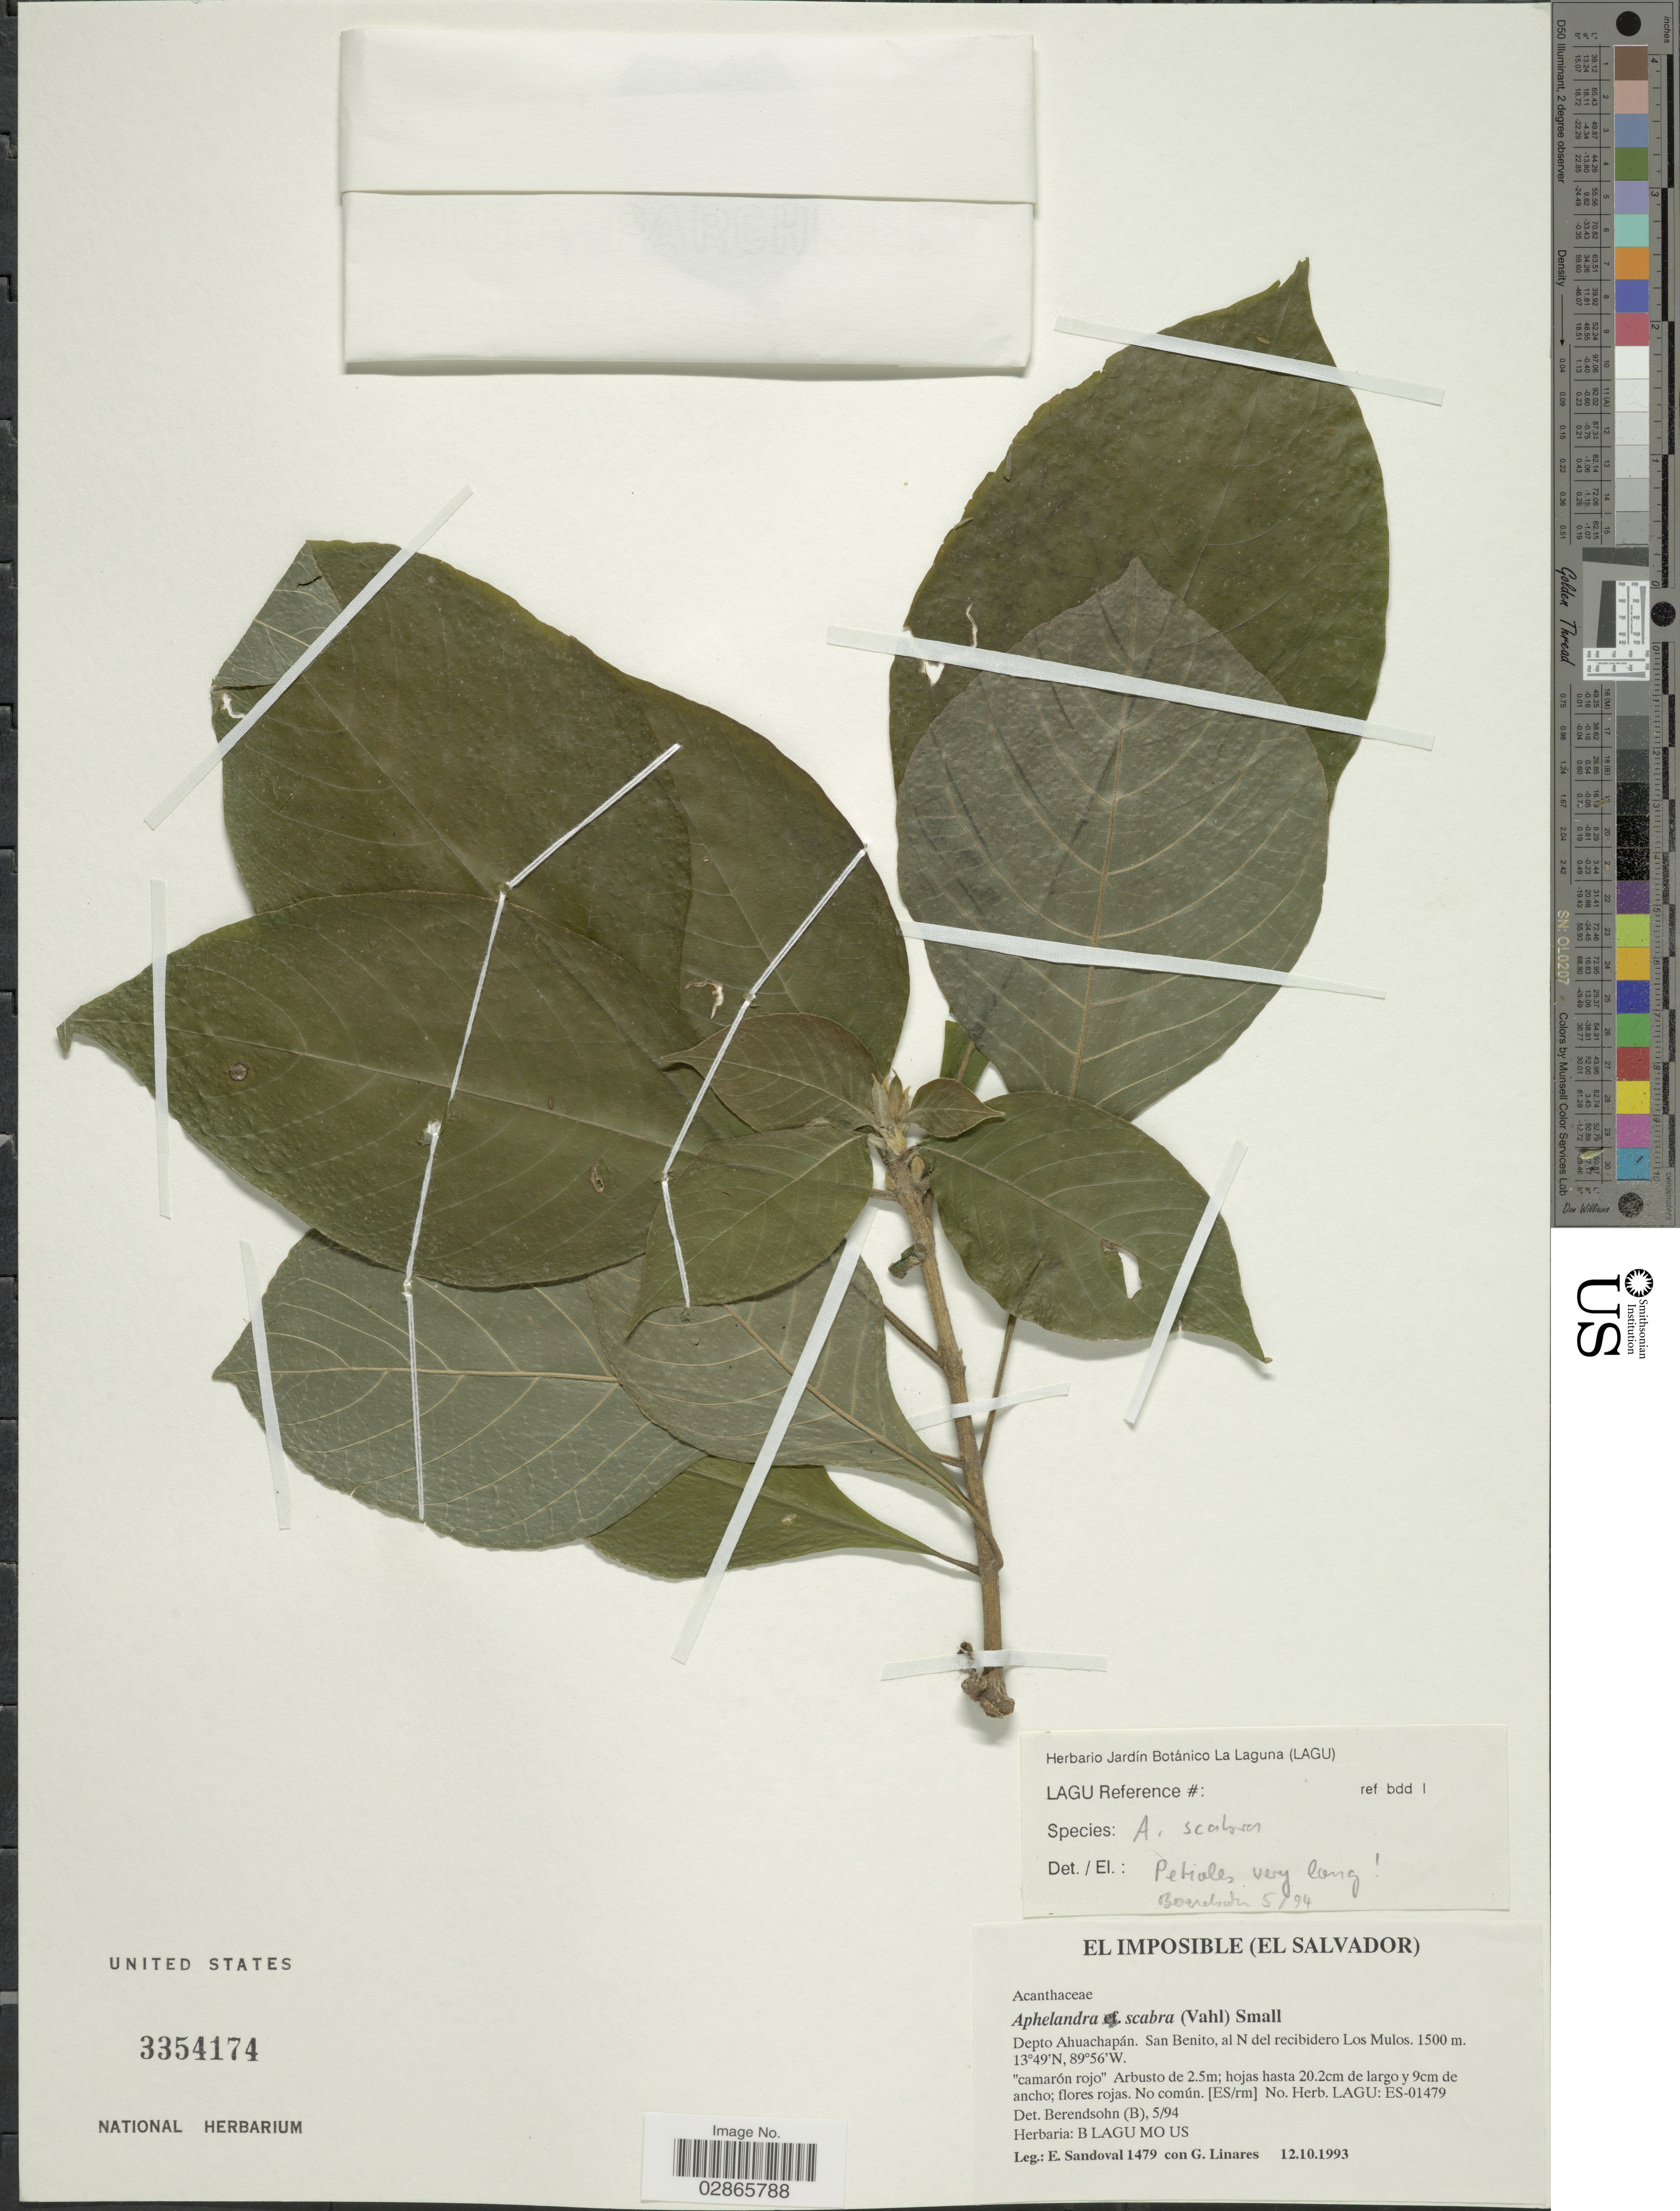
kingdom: Plantae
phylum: Tracheophyta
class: Magnoliopsida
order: Lamiales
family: Acanthaceae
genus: Aphelandra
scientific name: Aphelandra deppeana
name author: Schltdl. & Cham.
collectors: E. Sandoval & G. Linares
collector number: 1479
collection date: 1993-10-12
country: El Salvador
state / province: Ahuachapan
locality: Depto Ahuachapán. San Benito, al N del recibidero Los Mulos. El Imposible.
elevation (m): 1500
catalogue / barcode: US 3354174